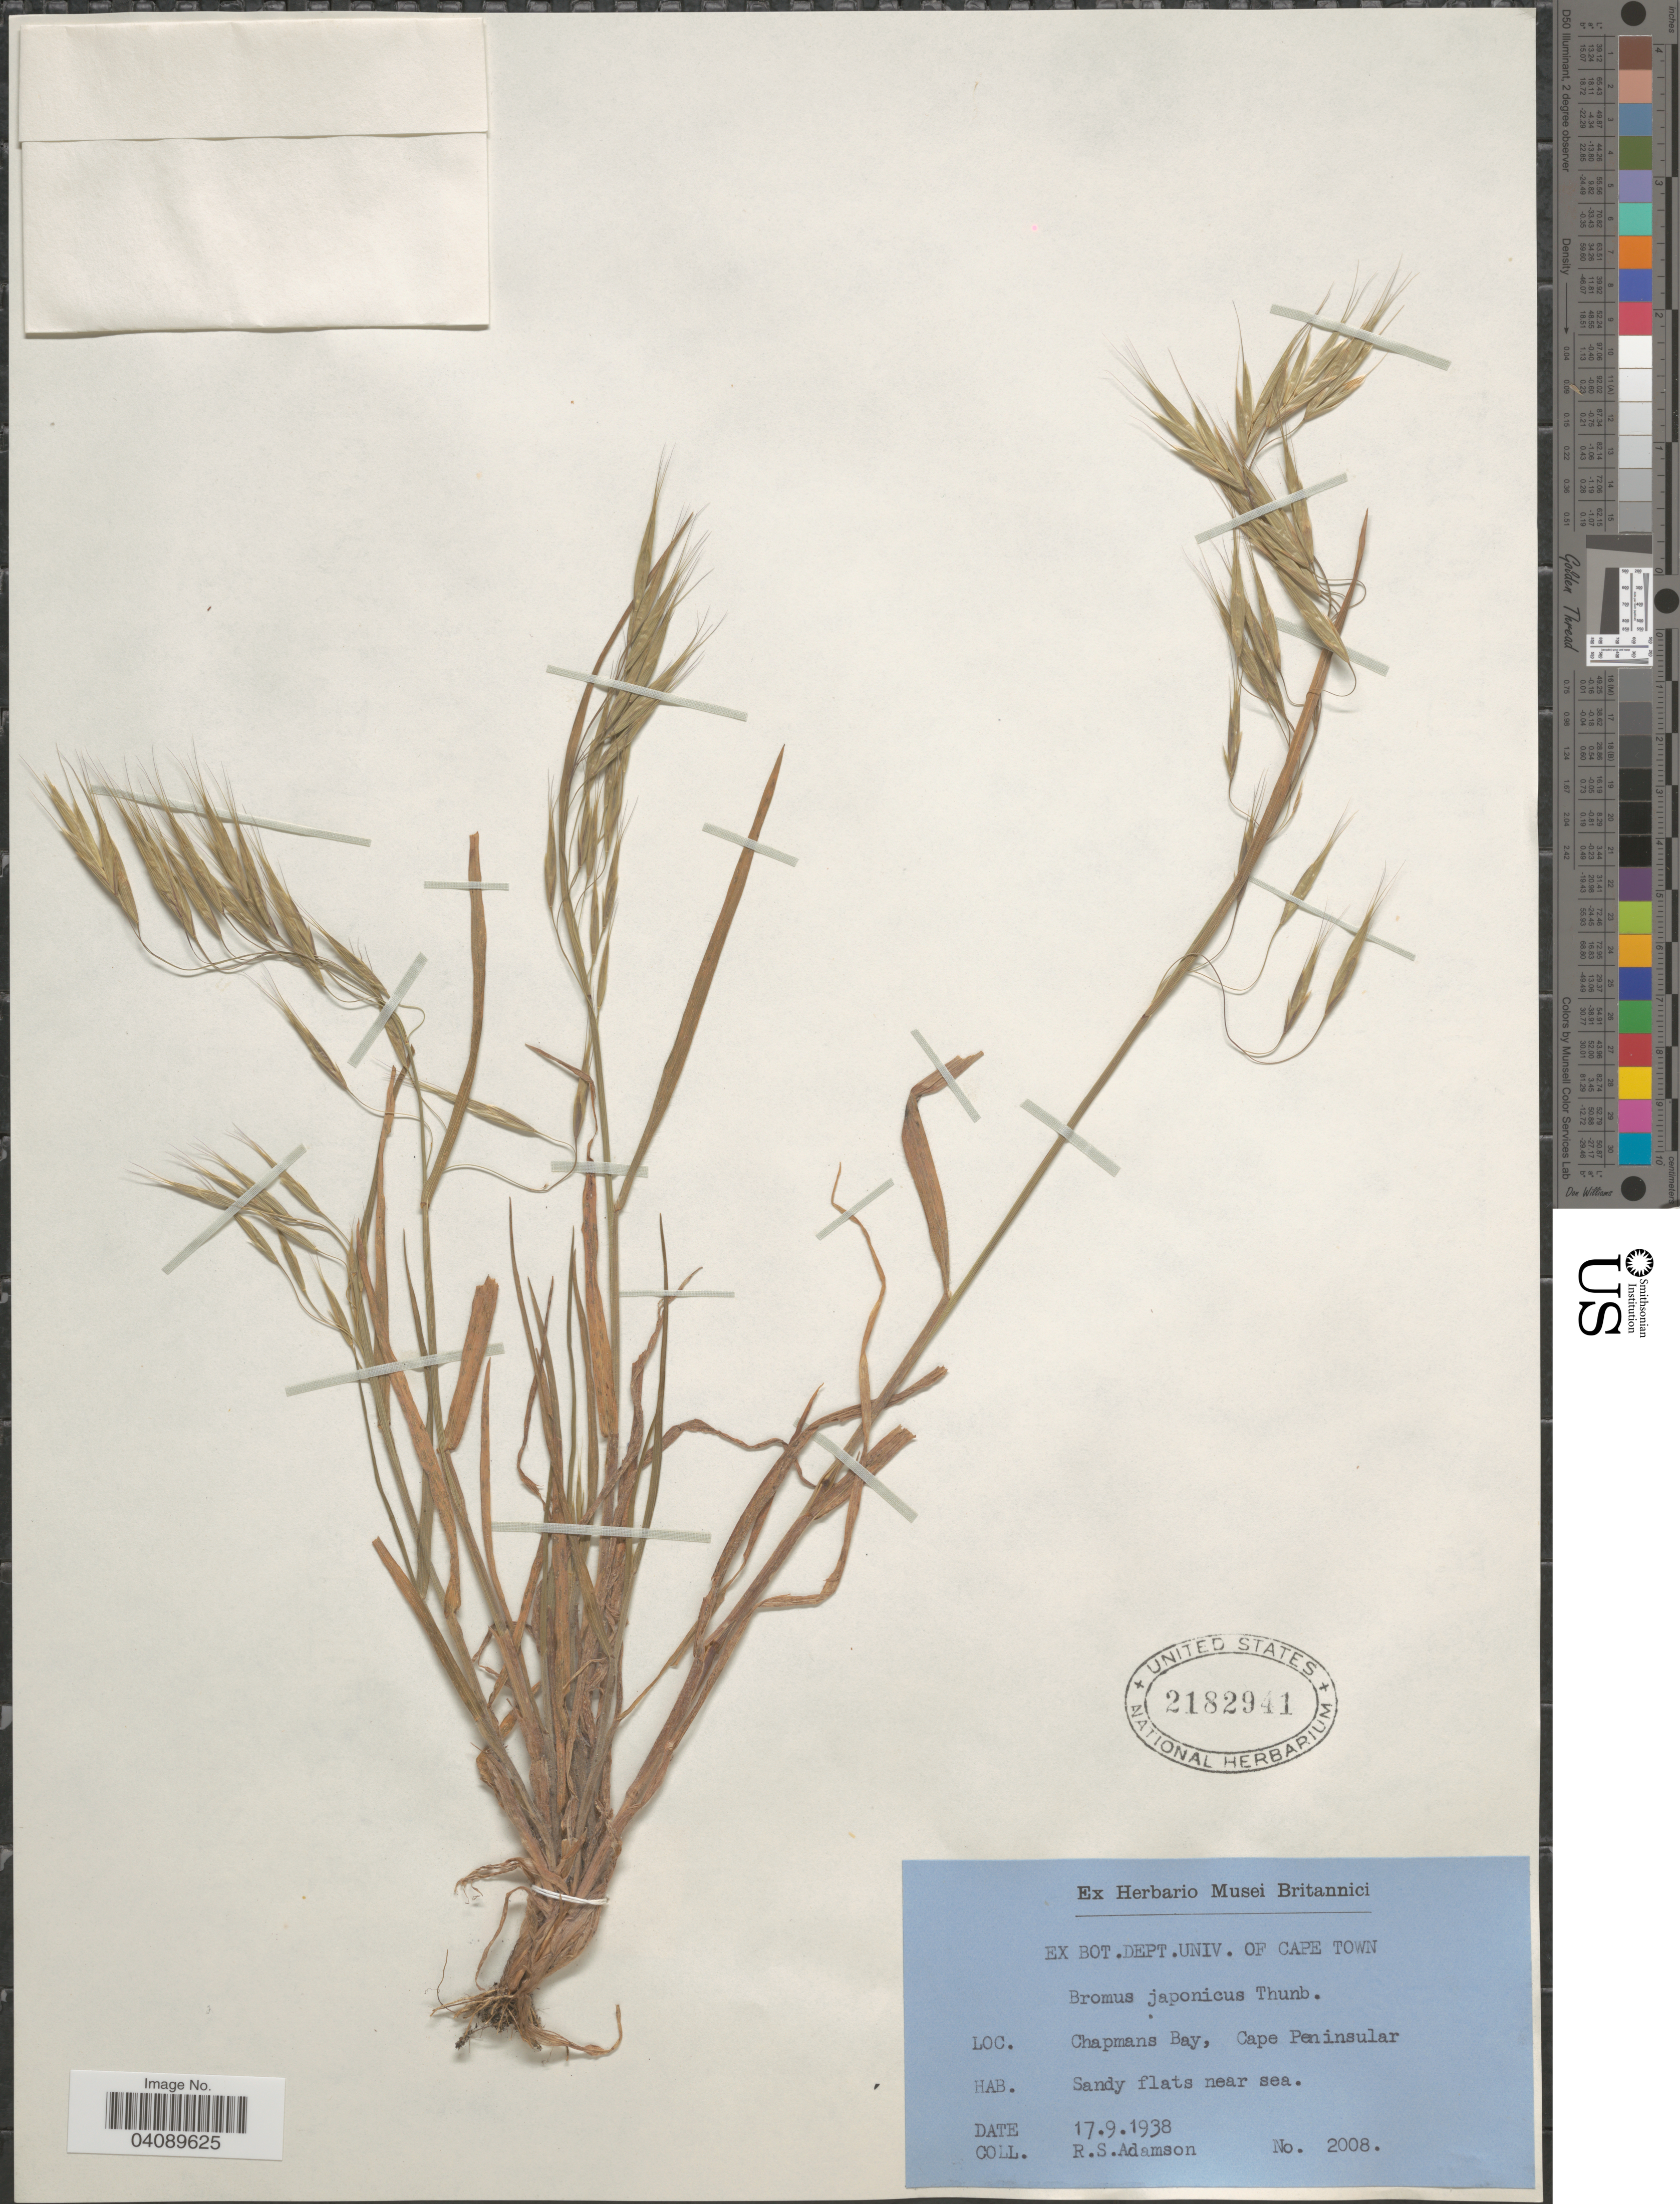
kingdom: Plantae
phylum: Tracheophyta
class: Liliopsida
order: Poales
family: Poaceae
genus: Bromus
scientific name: Bromus japonicus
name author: Houtt.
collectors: R. S. Adamson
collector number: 2008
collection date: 1938-09-17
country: South Africa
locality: Chapmans Bay, Cape Peninsular.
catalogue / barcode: US 2182941